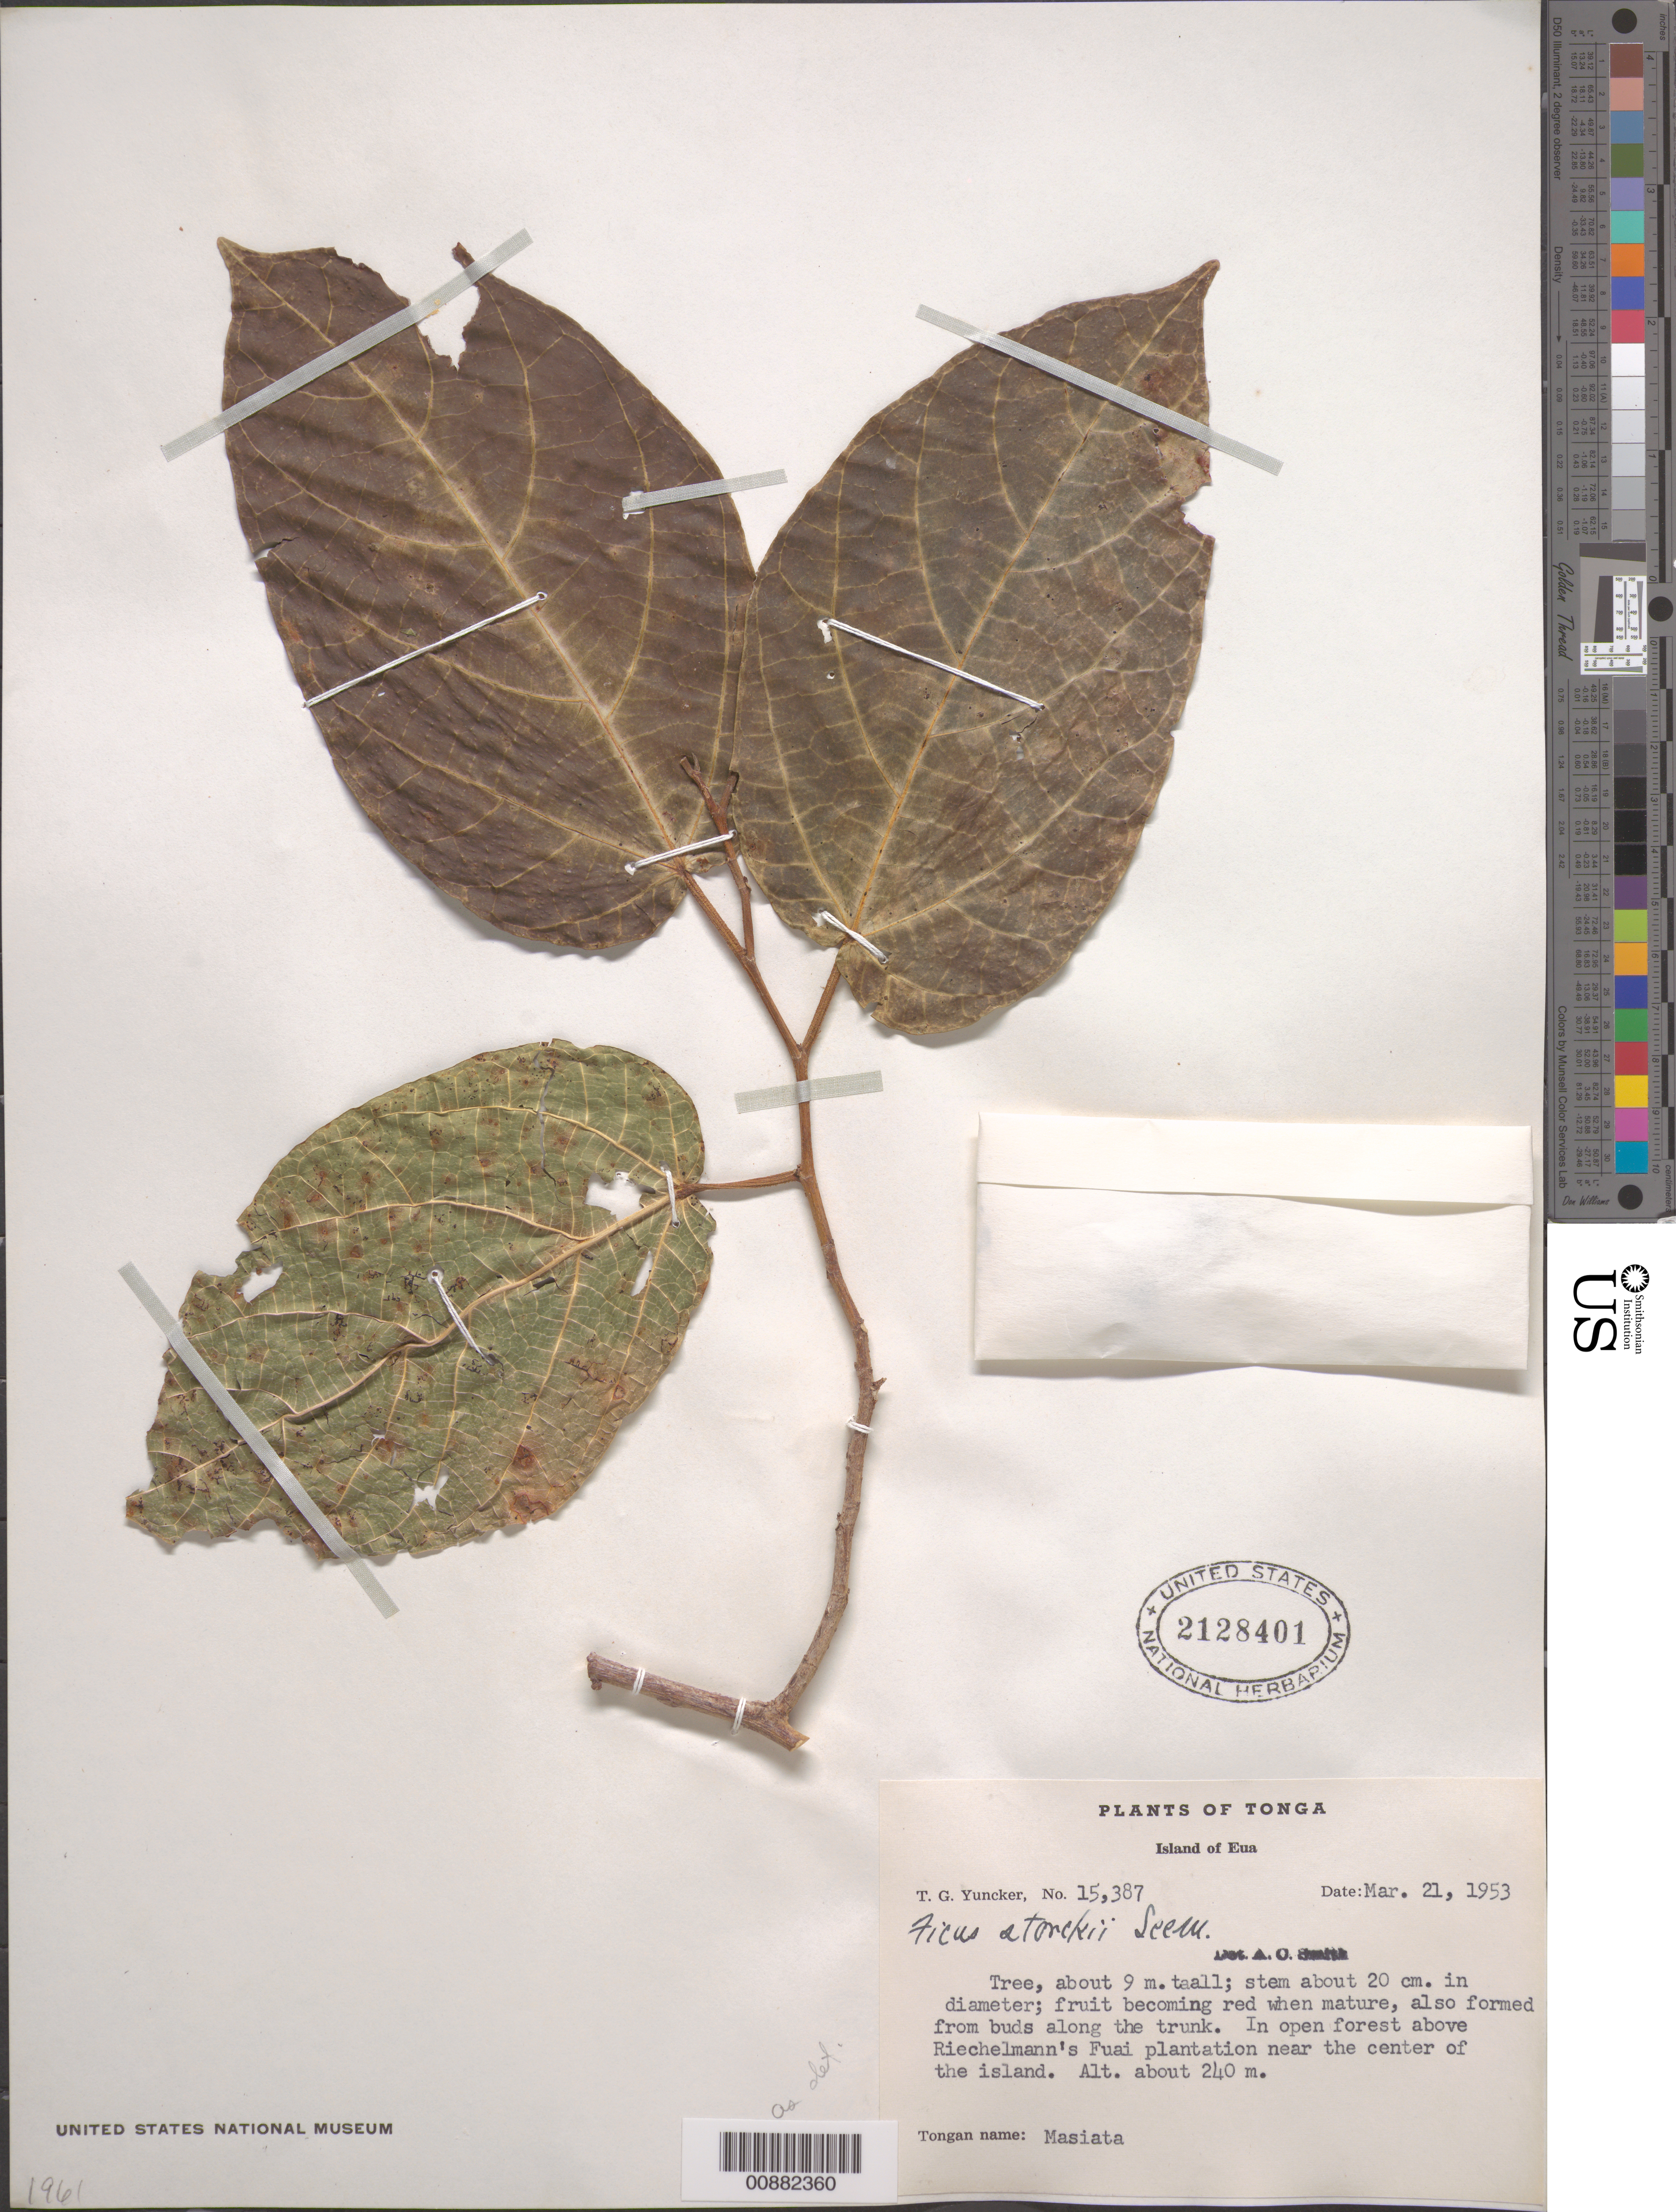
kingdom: Plantae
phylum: Tracheophyta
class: Magnoliopsida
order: Rosales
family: Moraceae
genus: Ficus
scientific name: Ficus storckii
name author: Seem.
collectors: T. G. Yuncker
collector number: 15387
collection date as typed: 21 Mar 1953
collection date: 1953-03-21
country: Tonga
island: Eua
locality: Riechelmann's Fuai plantation near the center of the island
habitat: In open forest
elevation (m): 240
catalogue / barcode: US 2128401